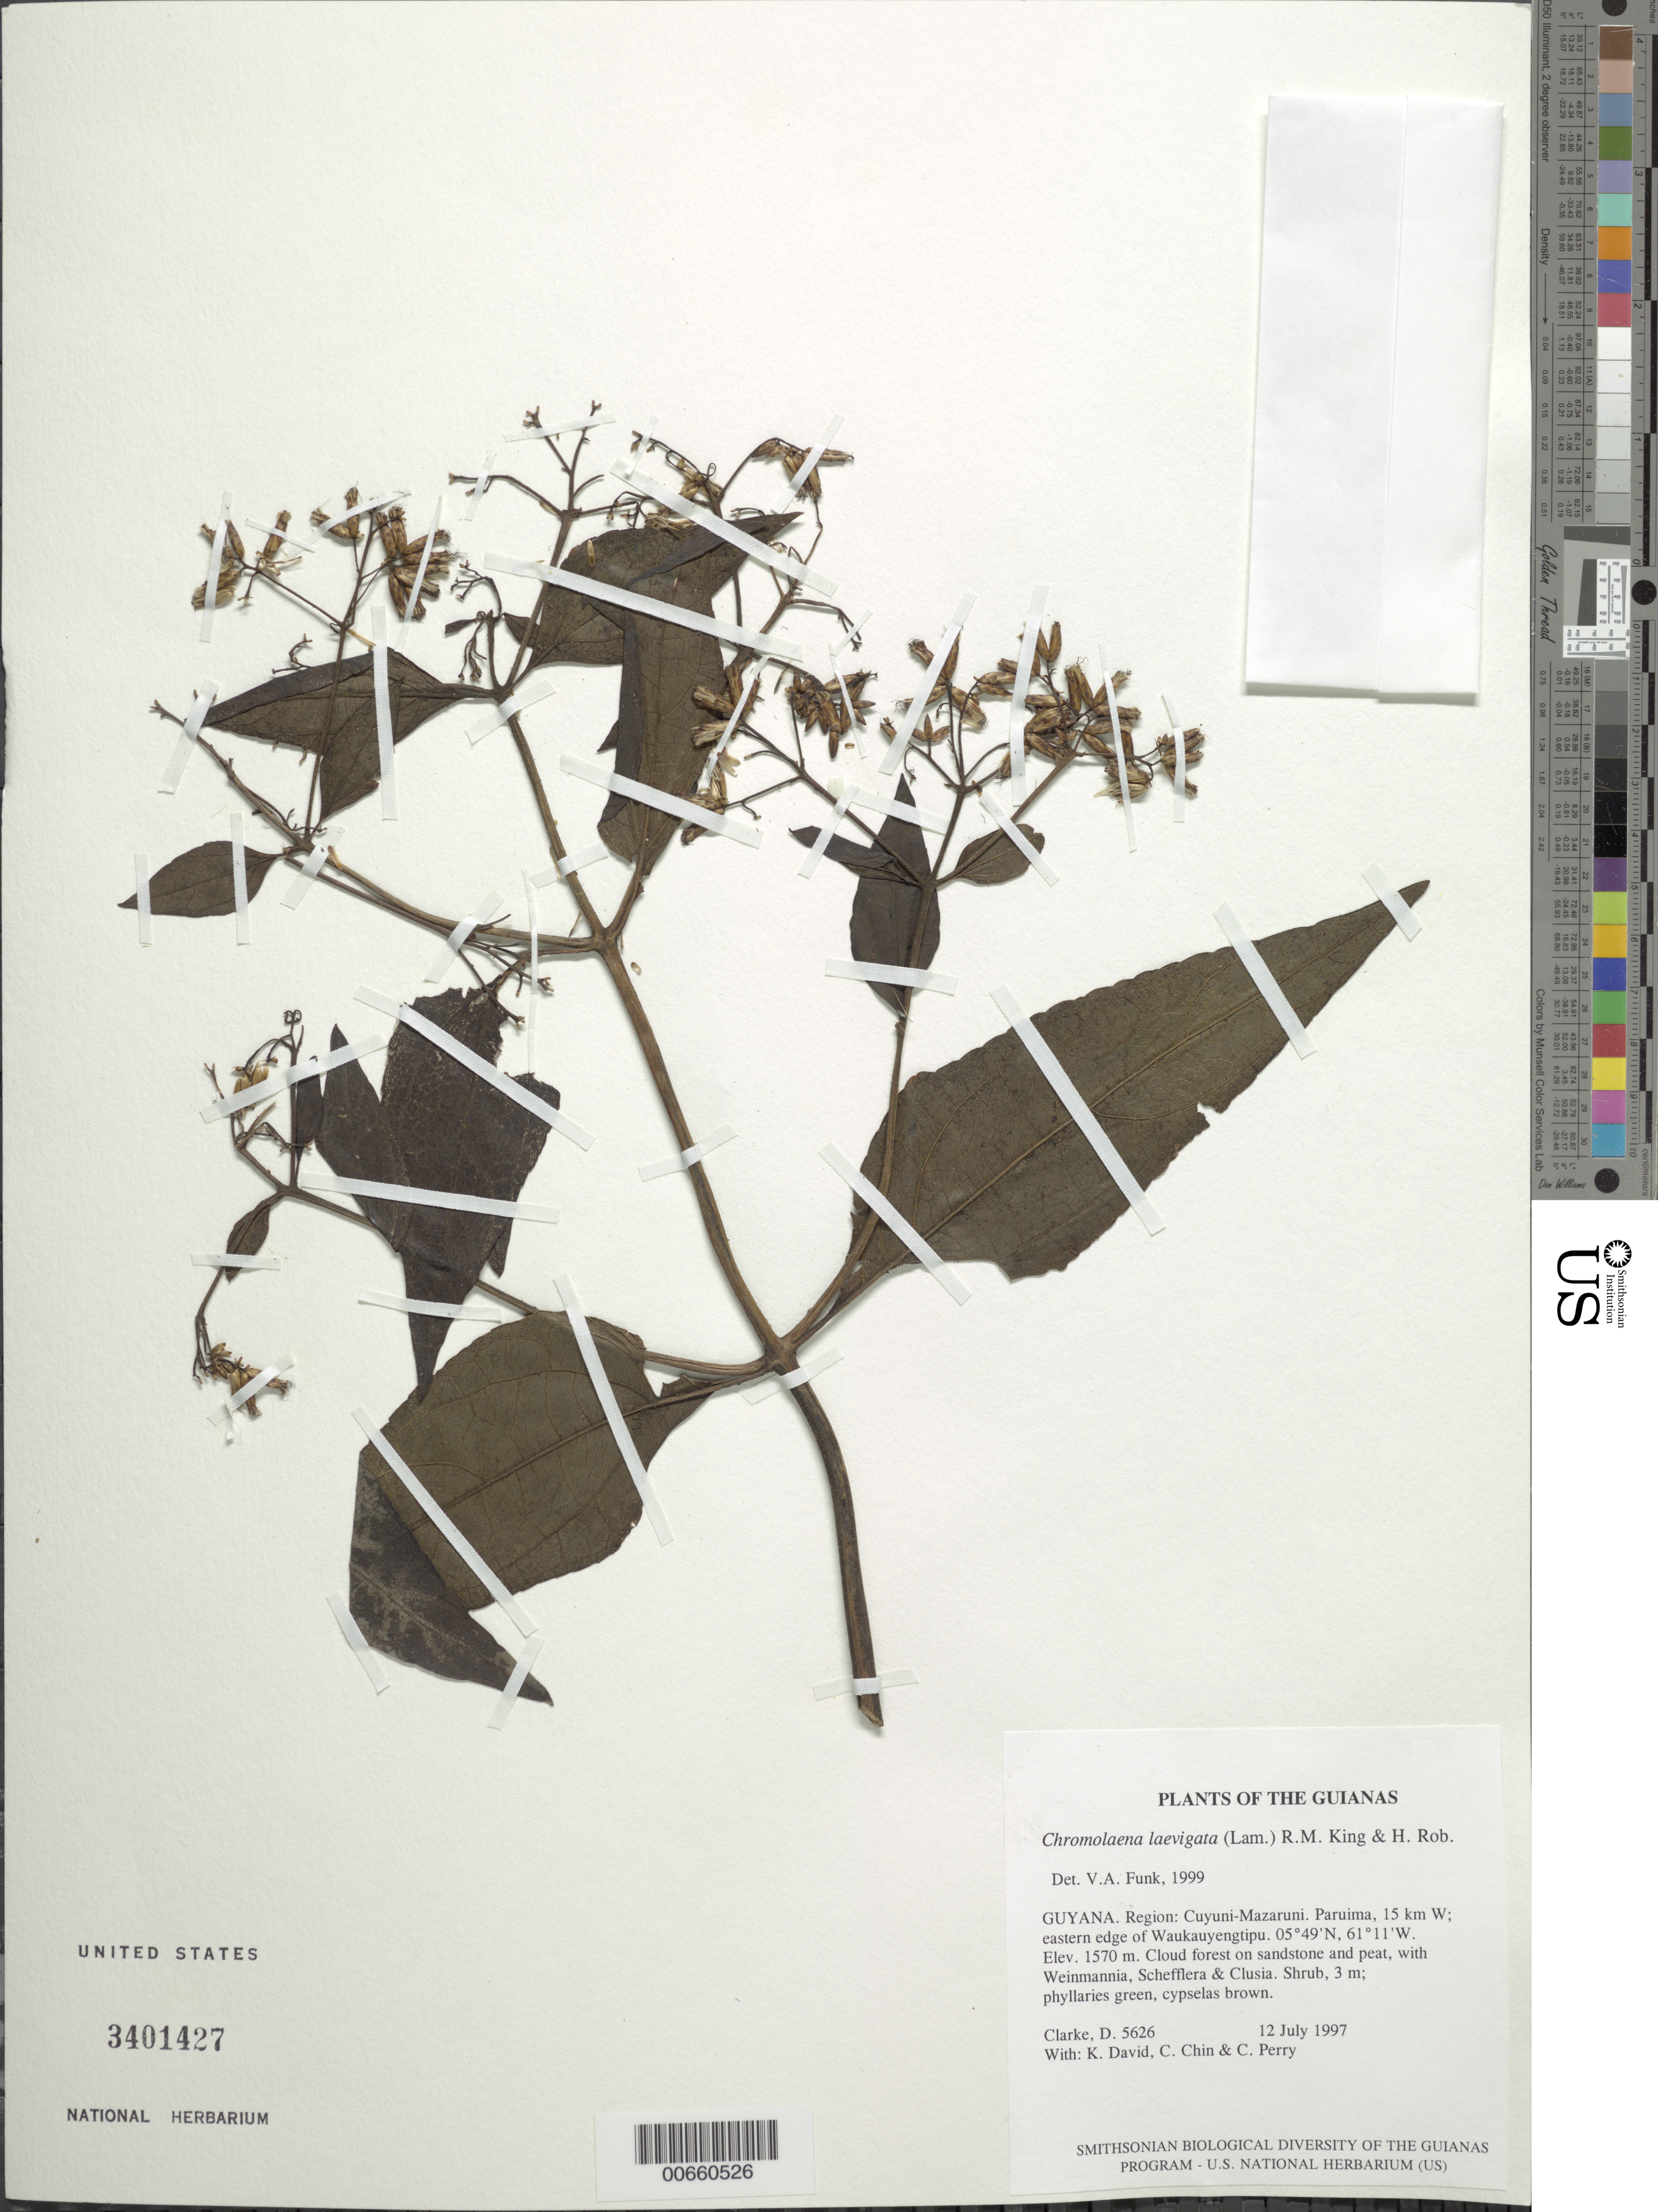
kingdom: Plantae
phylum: Tracheophyta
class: Magnoliopsida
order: Asterales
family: Asteraceae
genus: Chromolaena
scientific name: Chromolaena laevigata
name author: (Lam.) R.M. King & H. Rob.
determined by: Funk, Vicki A., (BOT), Smithsonian Institution - National Museum of Natural History (UNITED STATES)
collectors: H. D. Clarke, K. David, C. Chin & C. Perry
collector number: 5626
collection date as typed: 12 July 1997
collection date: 1997-07-12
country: Guyana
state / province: Cuyuni-Mazaruni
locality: Paruima, 15 km W; eastern edge of Waukauyengtipu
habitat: Cloud forest on sandstone and peat, with Weinmannia, Schefflera & Clusia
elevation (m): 1570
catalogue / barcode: US 3401427